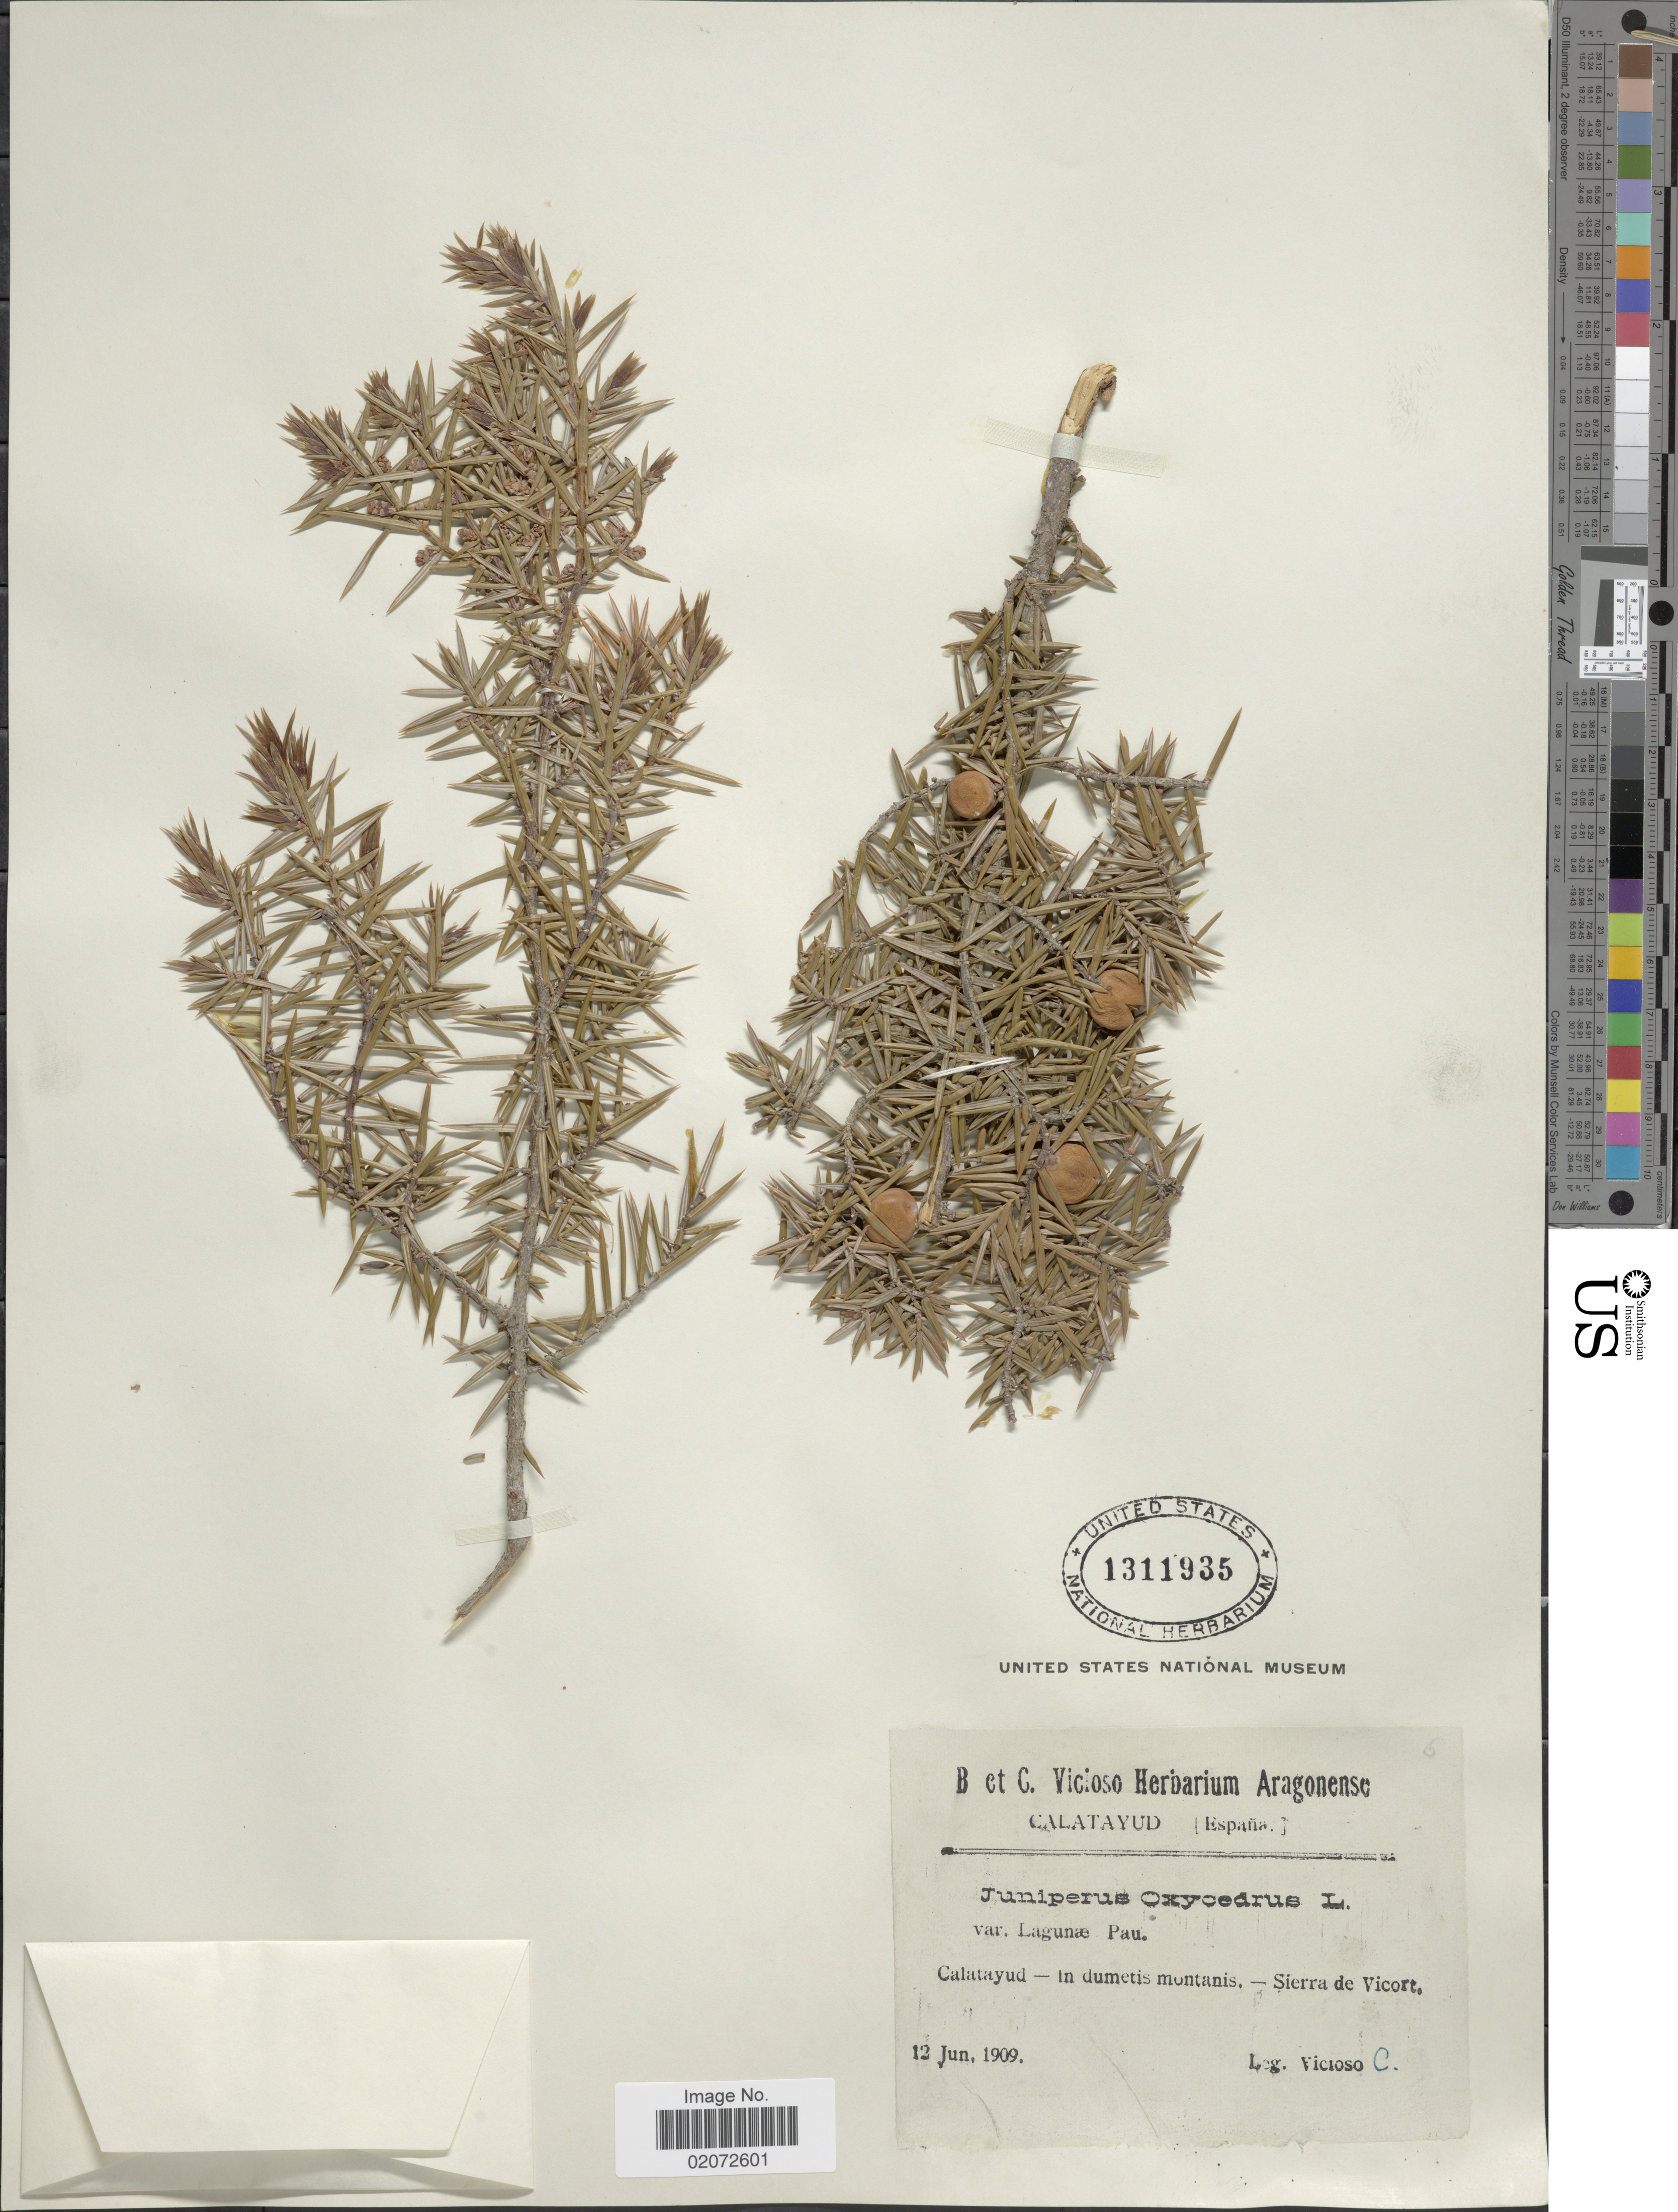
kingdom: Plantae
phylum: Tracheophyta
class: Pinopsida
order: Pinales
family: Cupressaceae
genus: Juniperus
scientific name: Juniperus oxycedrus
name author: L.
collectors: C. Vicioso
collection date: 1909-06-12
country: Spain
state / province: Aragón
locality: Calatayud (Espana). In dumetis montanis, - Sierra de Vicort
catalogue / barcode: US 1311935